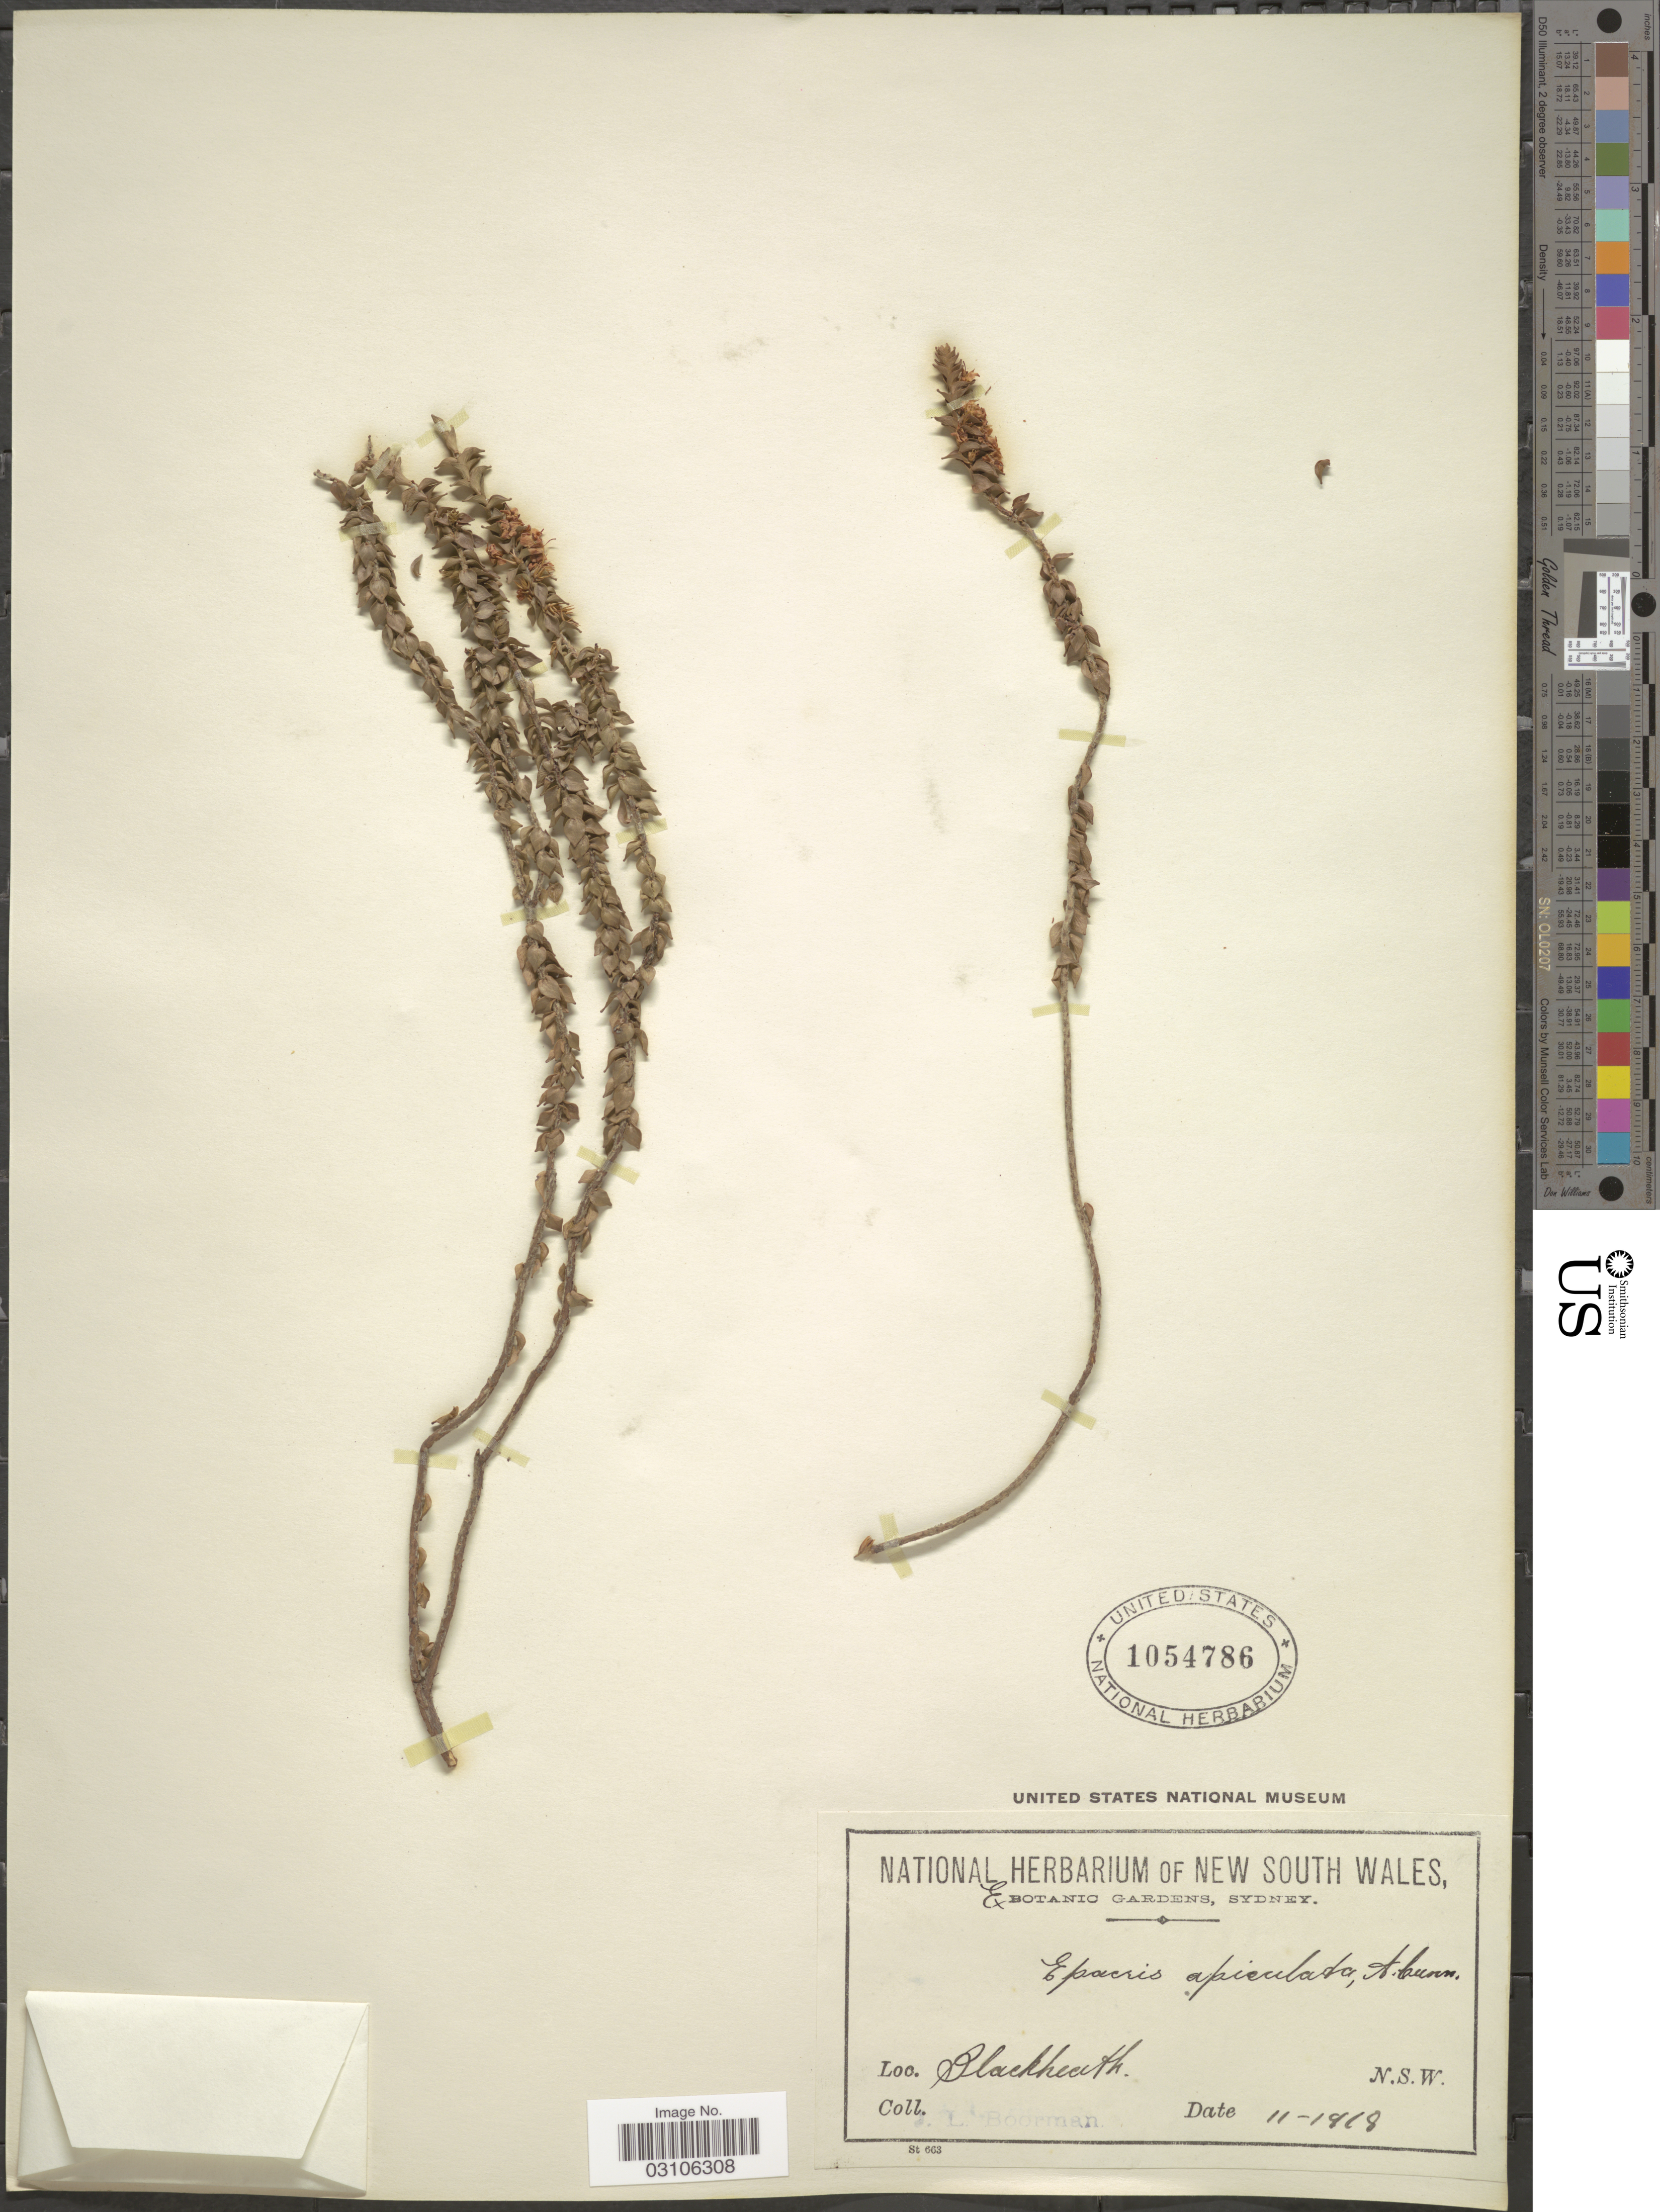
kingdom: Plantae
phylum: Tracheophyta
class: Magnoliopsida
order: Ericales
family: Ericaceae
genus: Epacris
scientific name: Epacris apiculata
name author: A. Cunn.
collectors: J. Boorman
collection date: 1918-11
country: Australia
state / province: New South Wales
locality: Blackheath.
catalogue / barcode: US 1054786